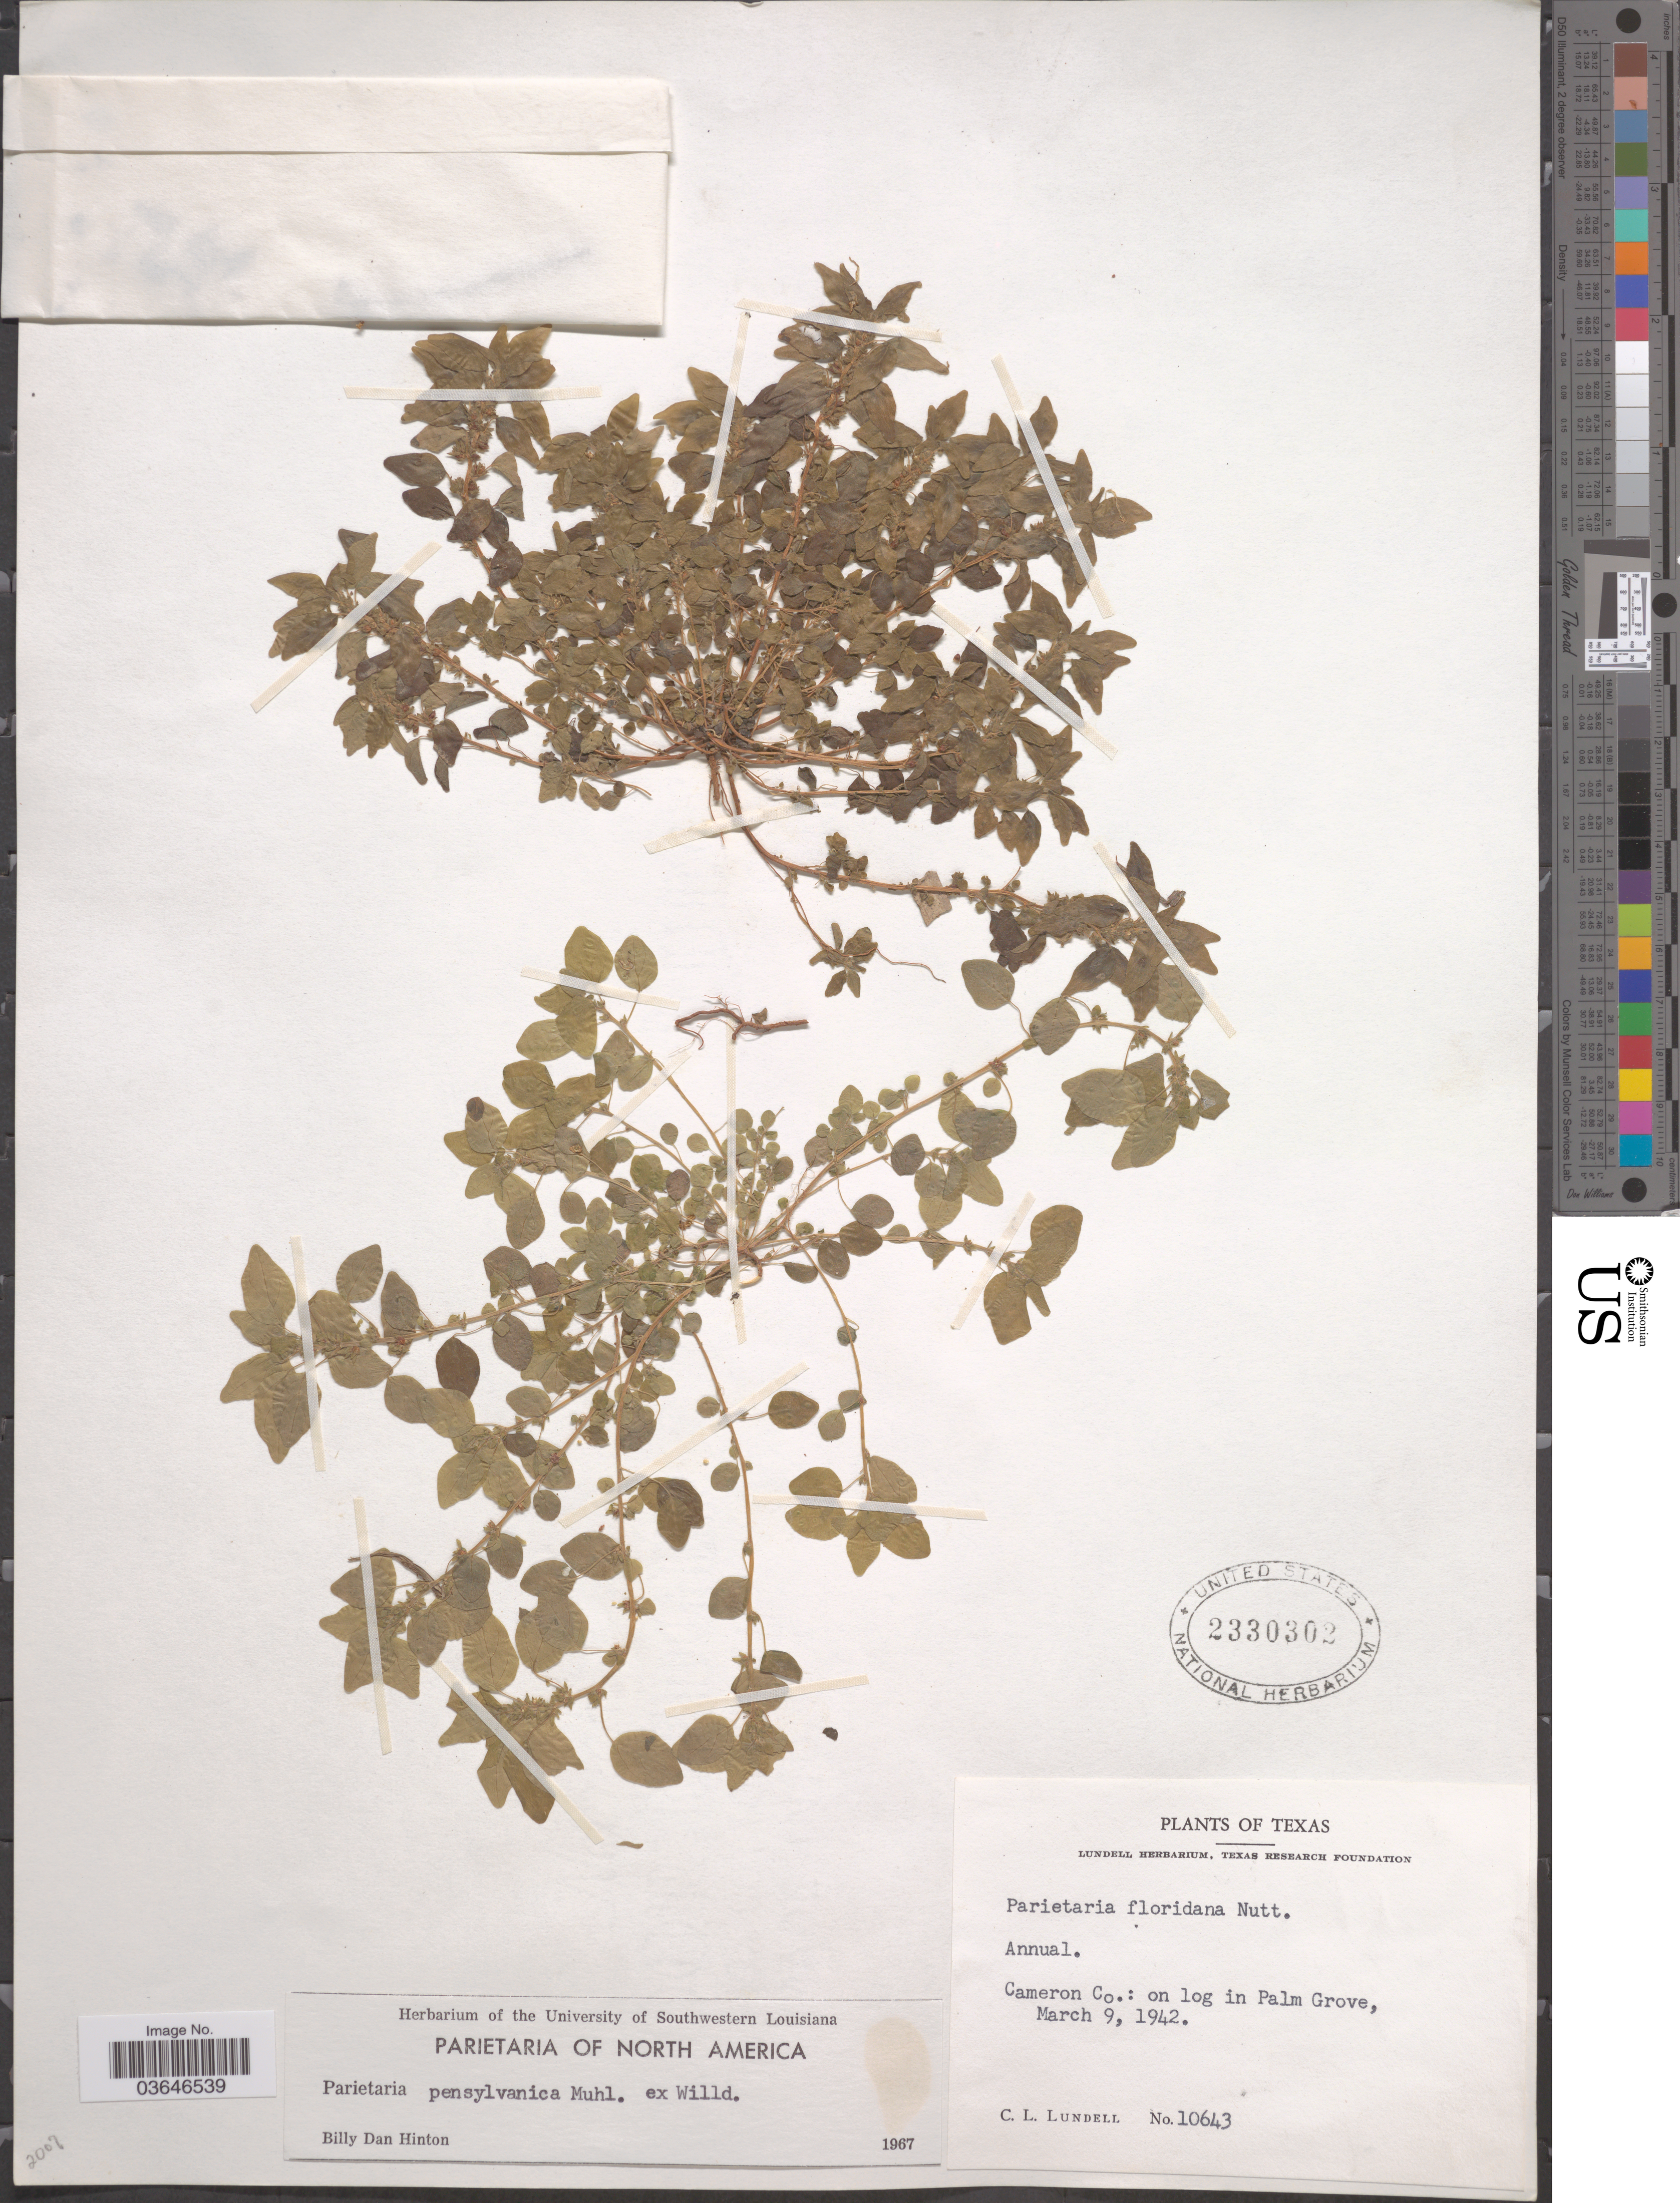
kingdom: Plantae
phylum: Tracheophyta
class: Magnoliopsida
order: Rosales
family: Urticaceae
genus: Parietaria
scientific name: Parietaria pensylvanica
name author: Muhl. ex Willd.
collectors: C. L. Lundell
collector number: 10643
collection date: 1942-03-09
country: United States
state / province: Texas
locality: Cameron Co.: on log in Palm Grove.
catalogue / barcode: US 2330302